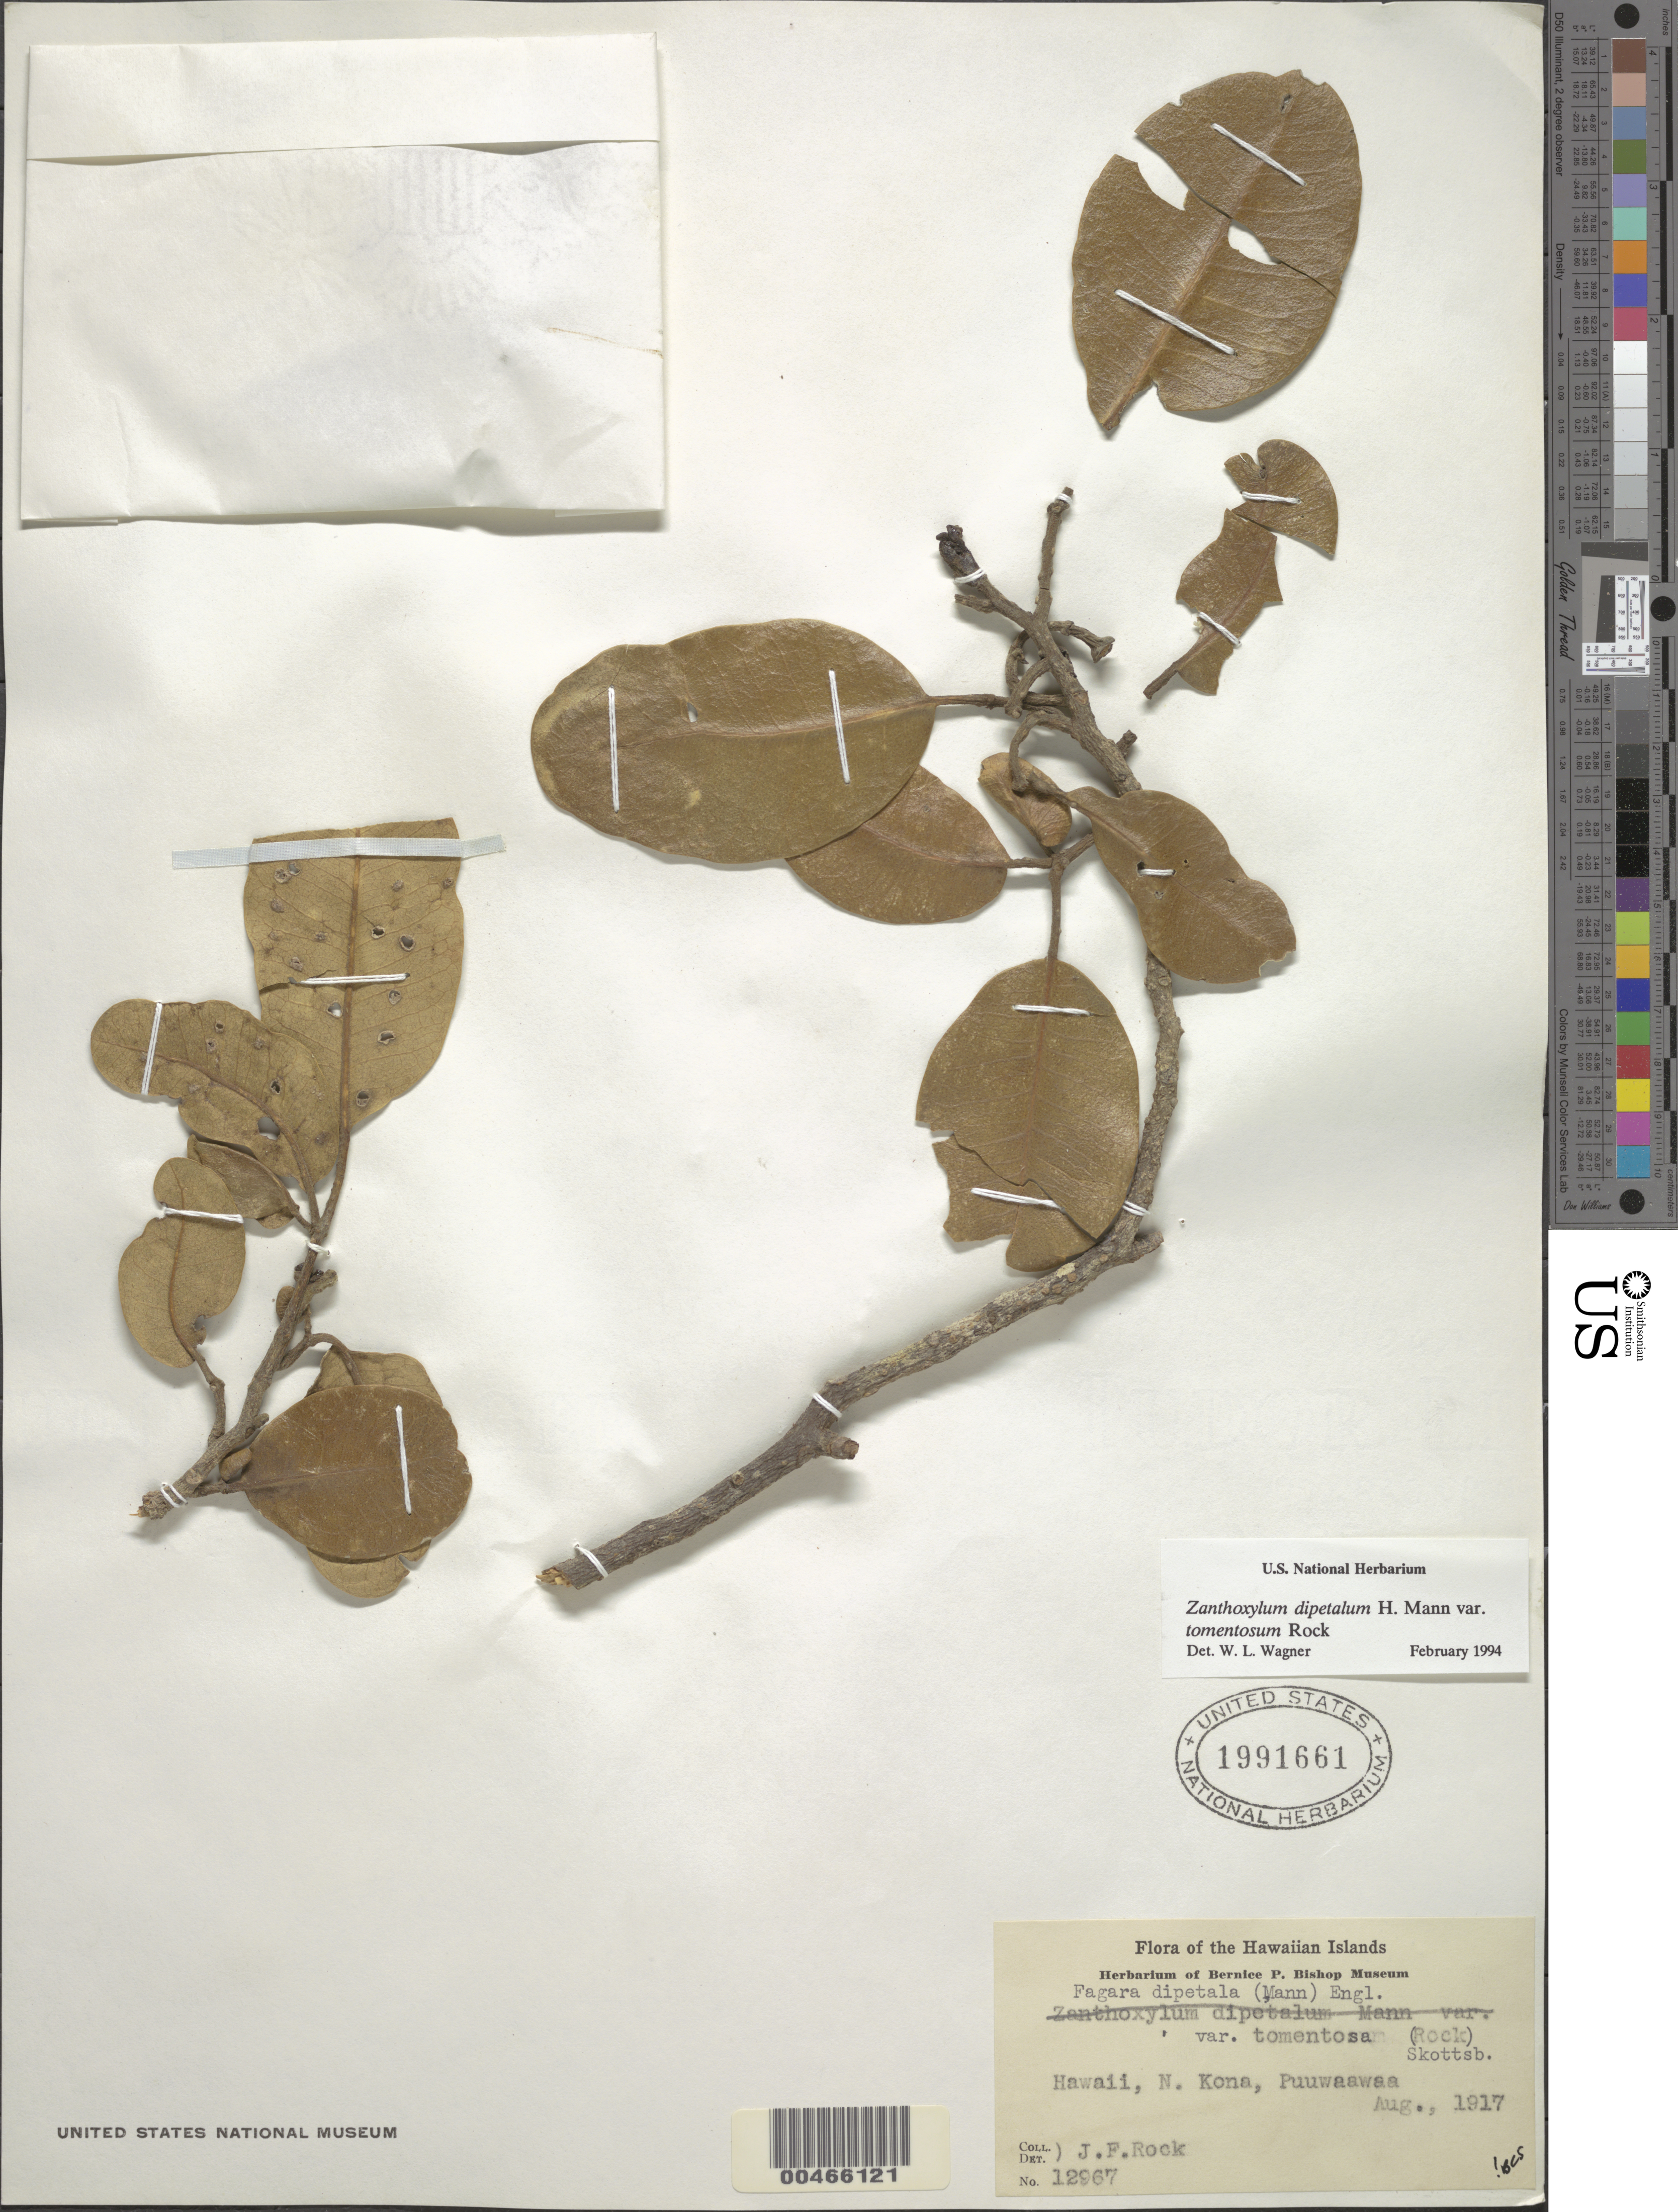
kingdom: Plantae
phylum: Tracheophyta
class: Magnoliopsida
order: Sapindales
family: Rutaceae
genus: Zanthoxylum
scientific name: Zanthoxylum dipetalum var. tomentosum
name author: Rock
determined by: Wagner, W. L., (BOT), Smithsonian Institution - National Museum of Natural History (UNITED STATES)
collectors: J. F. Rock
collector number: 12967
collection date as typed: Aug 1917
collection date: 1917-08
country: United States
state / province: Hawaii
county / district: Honolulu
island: Oahu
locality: N. Kona, Puuwaawaa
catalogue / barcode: US 1991661